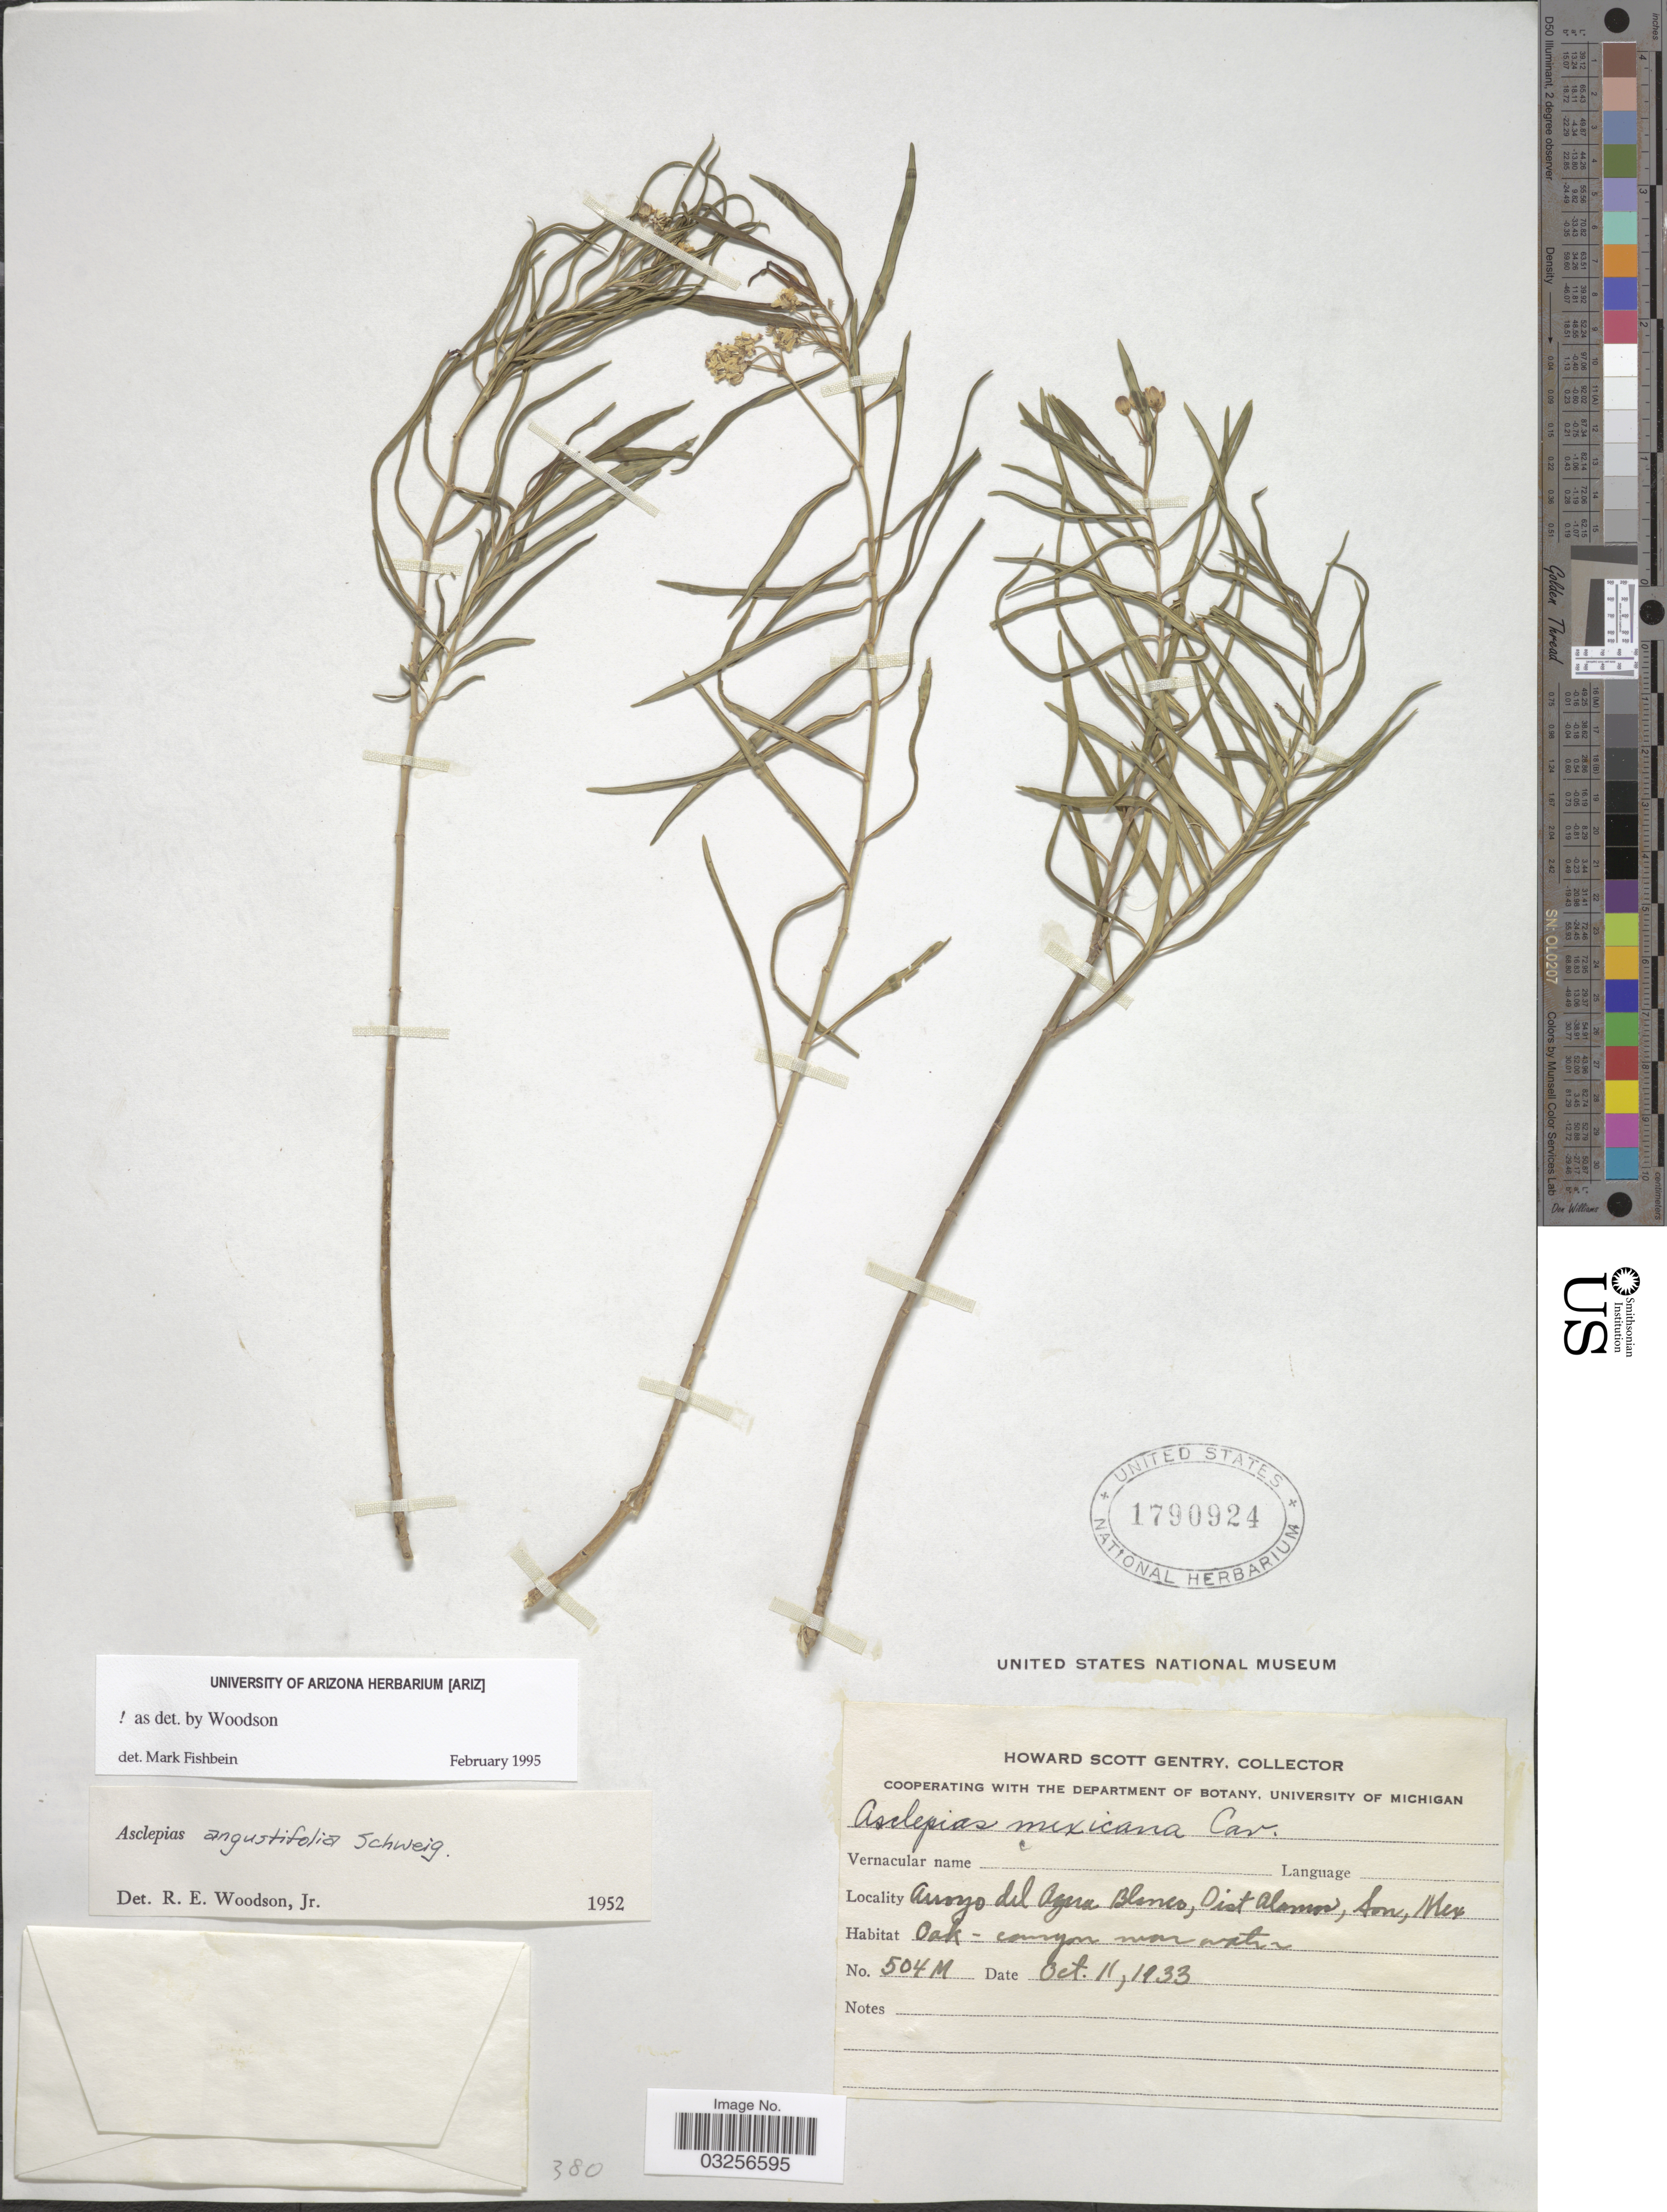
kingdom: Plantae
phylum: Tracheophyta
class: Magnoliopsida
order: Gentianales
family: Apocynaceae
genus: Asclepias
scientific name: Asclepias angustifolia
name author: Schweigg.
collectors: H. S. Gentry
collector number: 504M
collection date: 1933-10-11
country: Mexico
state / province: Sonora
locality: Arroyo del Agua Blanco, Dist Alamos, Son, Mex.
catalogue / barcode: US 1790924